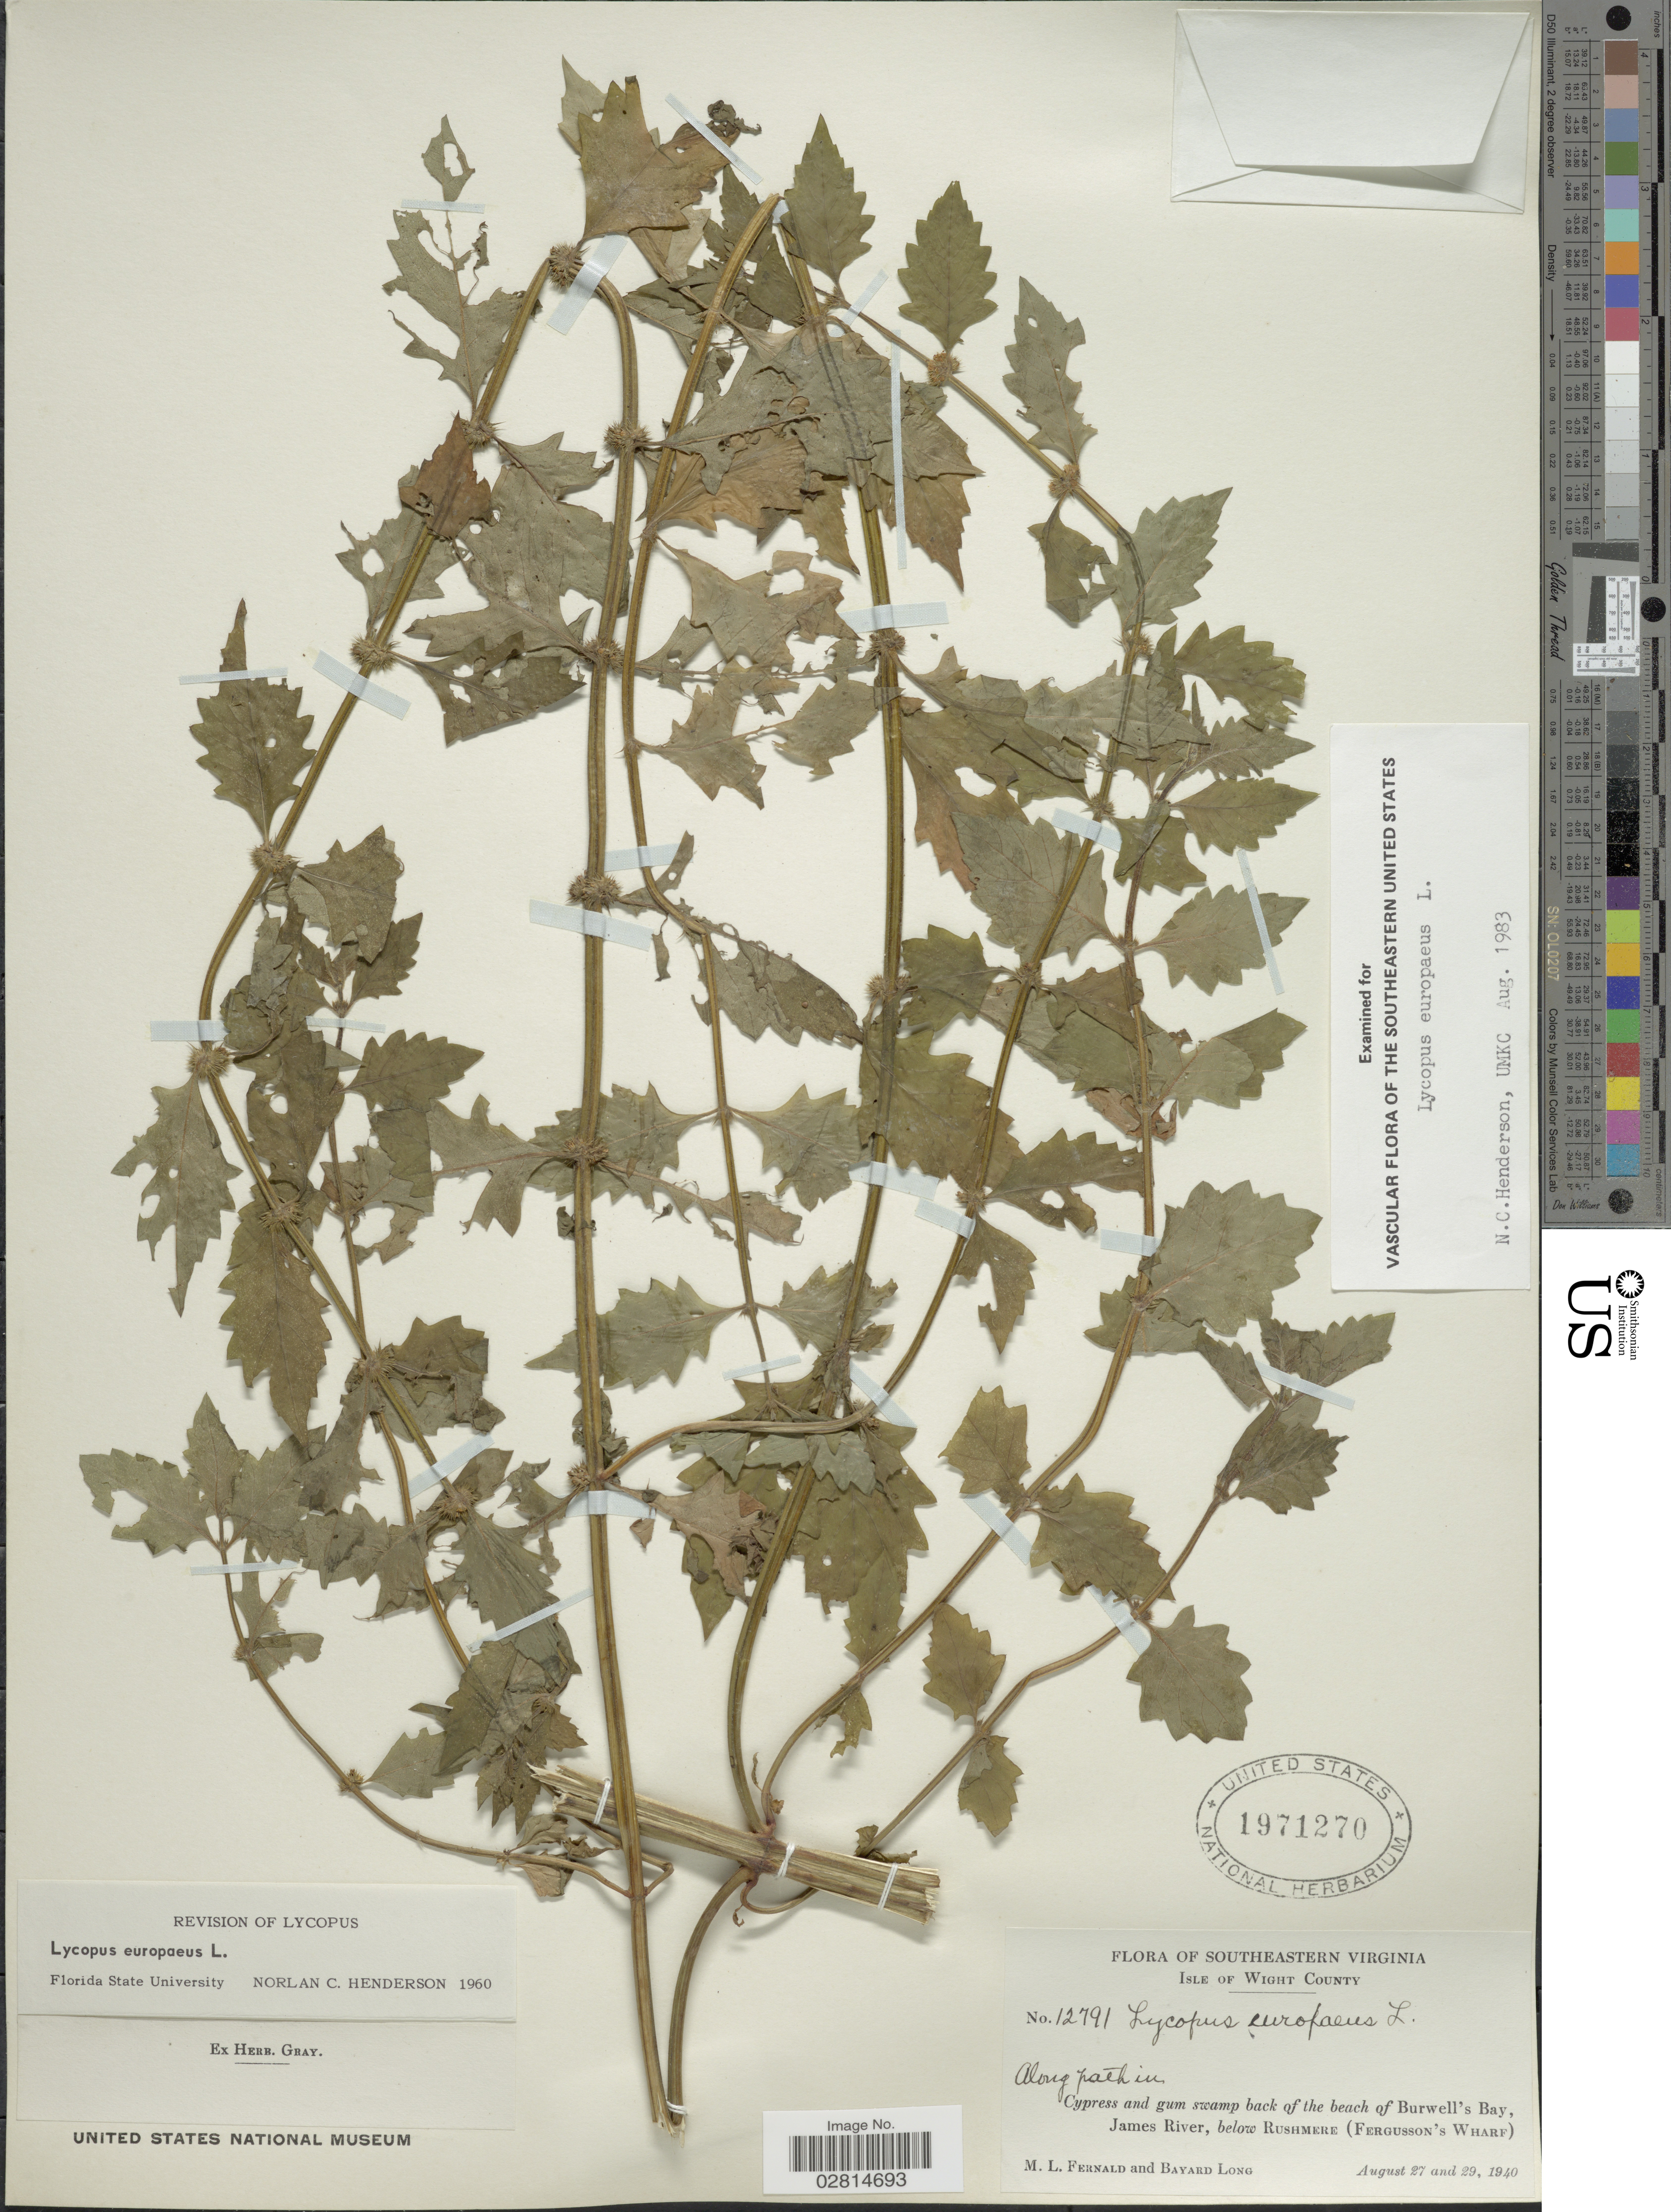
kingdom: Plantae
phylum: Tracheophyta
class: Magnoliopsida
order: Lamiales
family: Lamiaceae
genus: Lycopus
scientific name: Lycopus europaeus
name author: L.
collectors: M. L. Fernald & B. Long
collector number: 12791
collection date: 1940-08-27/1940-08-29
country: United States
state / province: Virginia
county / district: Isle of Wight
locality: Southeastern Virginia. Isle of Wight County. Cypress and gum swamp back of the beach of Burwell's Bay, James River, below Rushmere (Fergusson's Wharf).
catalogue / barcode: US 1971270